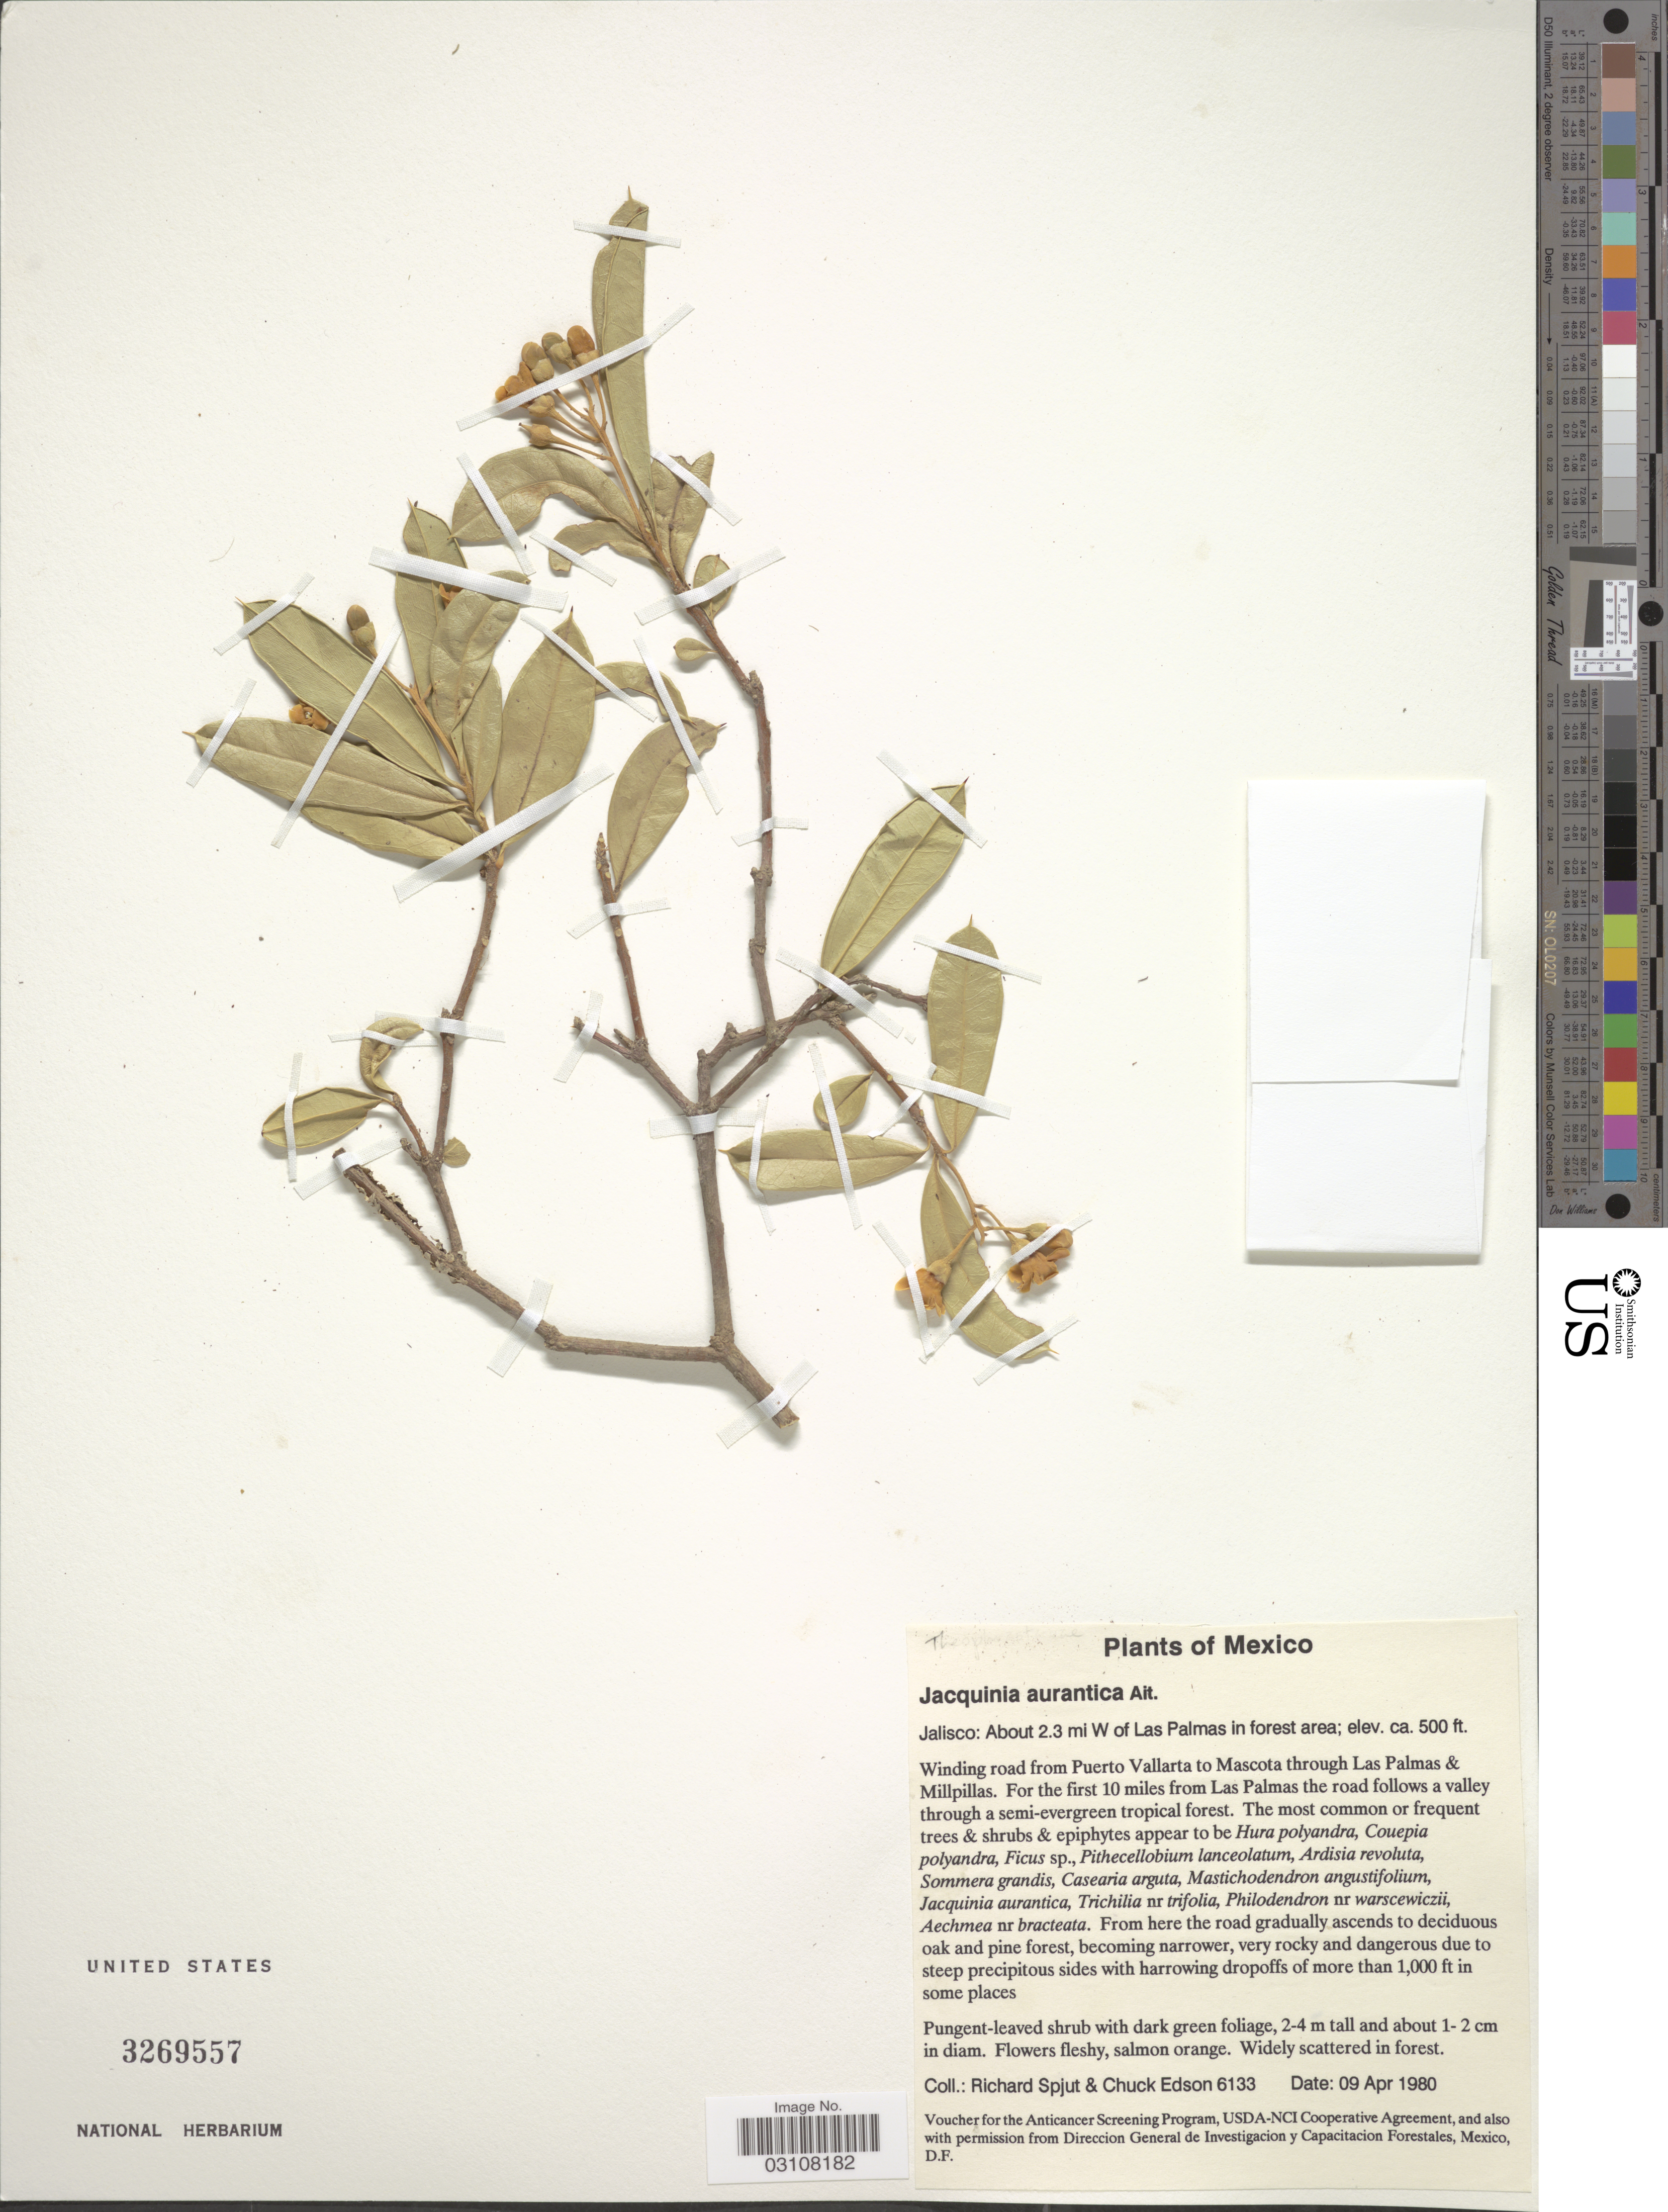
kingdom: Plantae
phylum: Tracheophyta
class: Magnoliopsida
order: Ericales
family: Primulaceae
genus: Jacquinia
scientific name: Jacquinia aurantiaca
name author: W.T. Aiton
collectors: R. Spjut & C. Edson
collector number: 6133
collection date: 1980-04-09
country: Mexico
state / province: Jalisco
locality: About 2.3 mi W of Las Palmas in forest area; Winding road from Puerto Vallarta to Mascota through Las Palmas & Millpillas. For the first 10 miles from Las Palmas the road follows a valley through a semi-evergreen tropical forest.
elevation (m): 152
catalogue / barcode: US 3269557